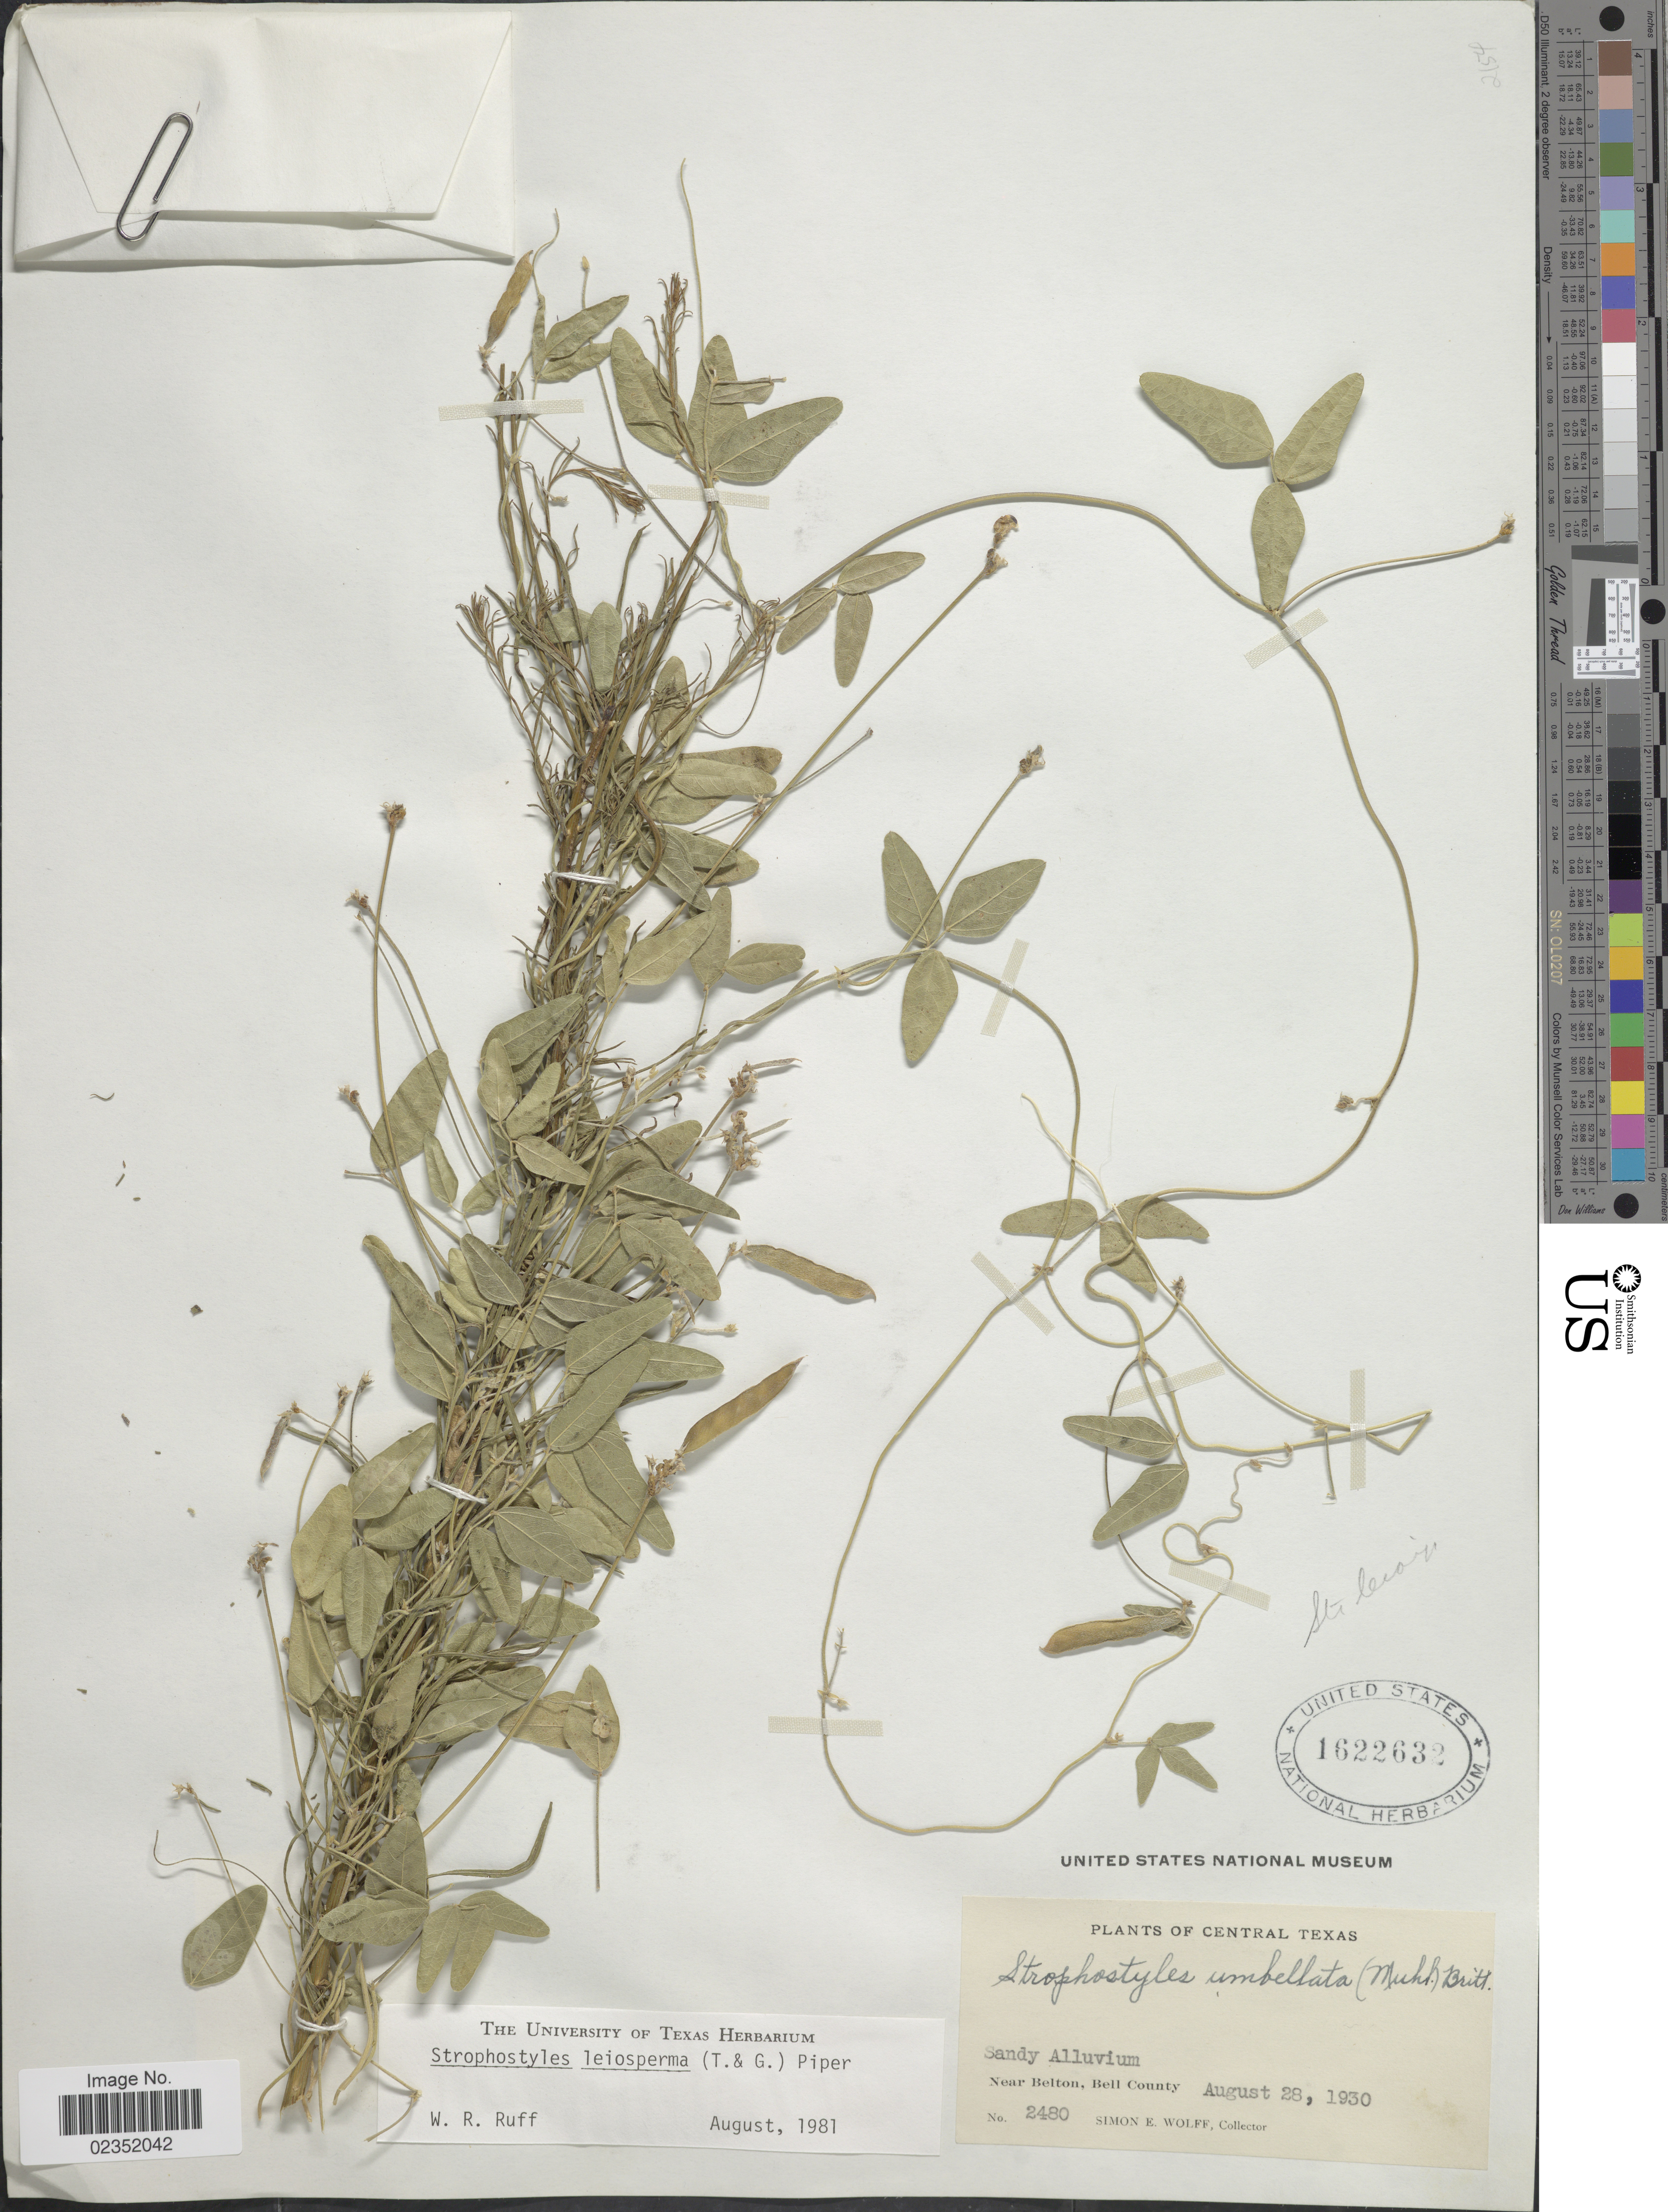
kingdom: Plantae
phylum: Tracheophyta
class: Magnoliopsida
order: Fabales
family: Fabaceae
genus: Strophostyles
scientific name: Strophostyles leiosperma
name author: (Torr. & A. Gray) Piper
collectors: S. E. Wolff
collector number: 2480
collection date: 1930-08-28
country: United States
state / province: Texas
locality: Central Texas, sandy Alluvium, near Belton, Bell County.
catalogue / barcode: US 1622632